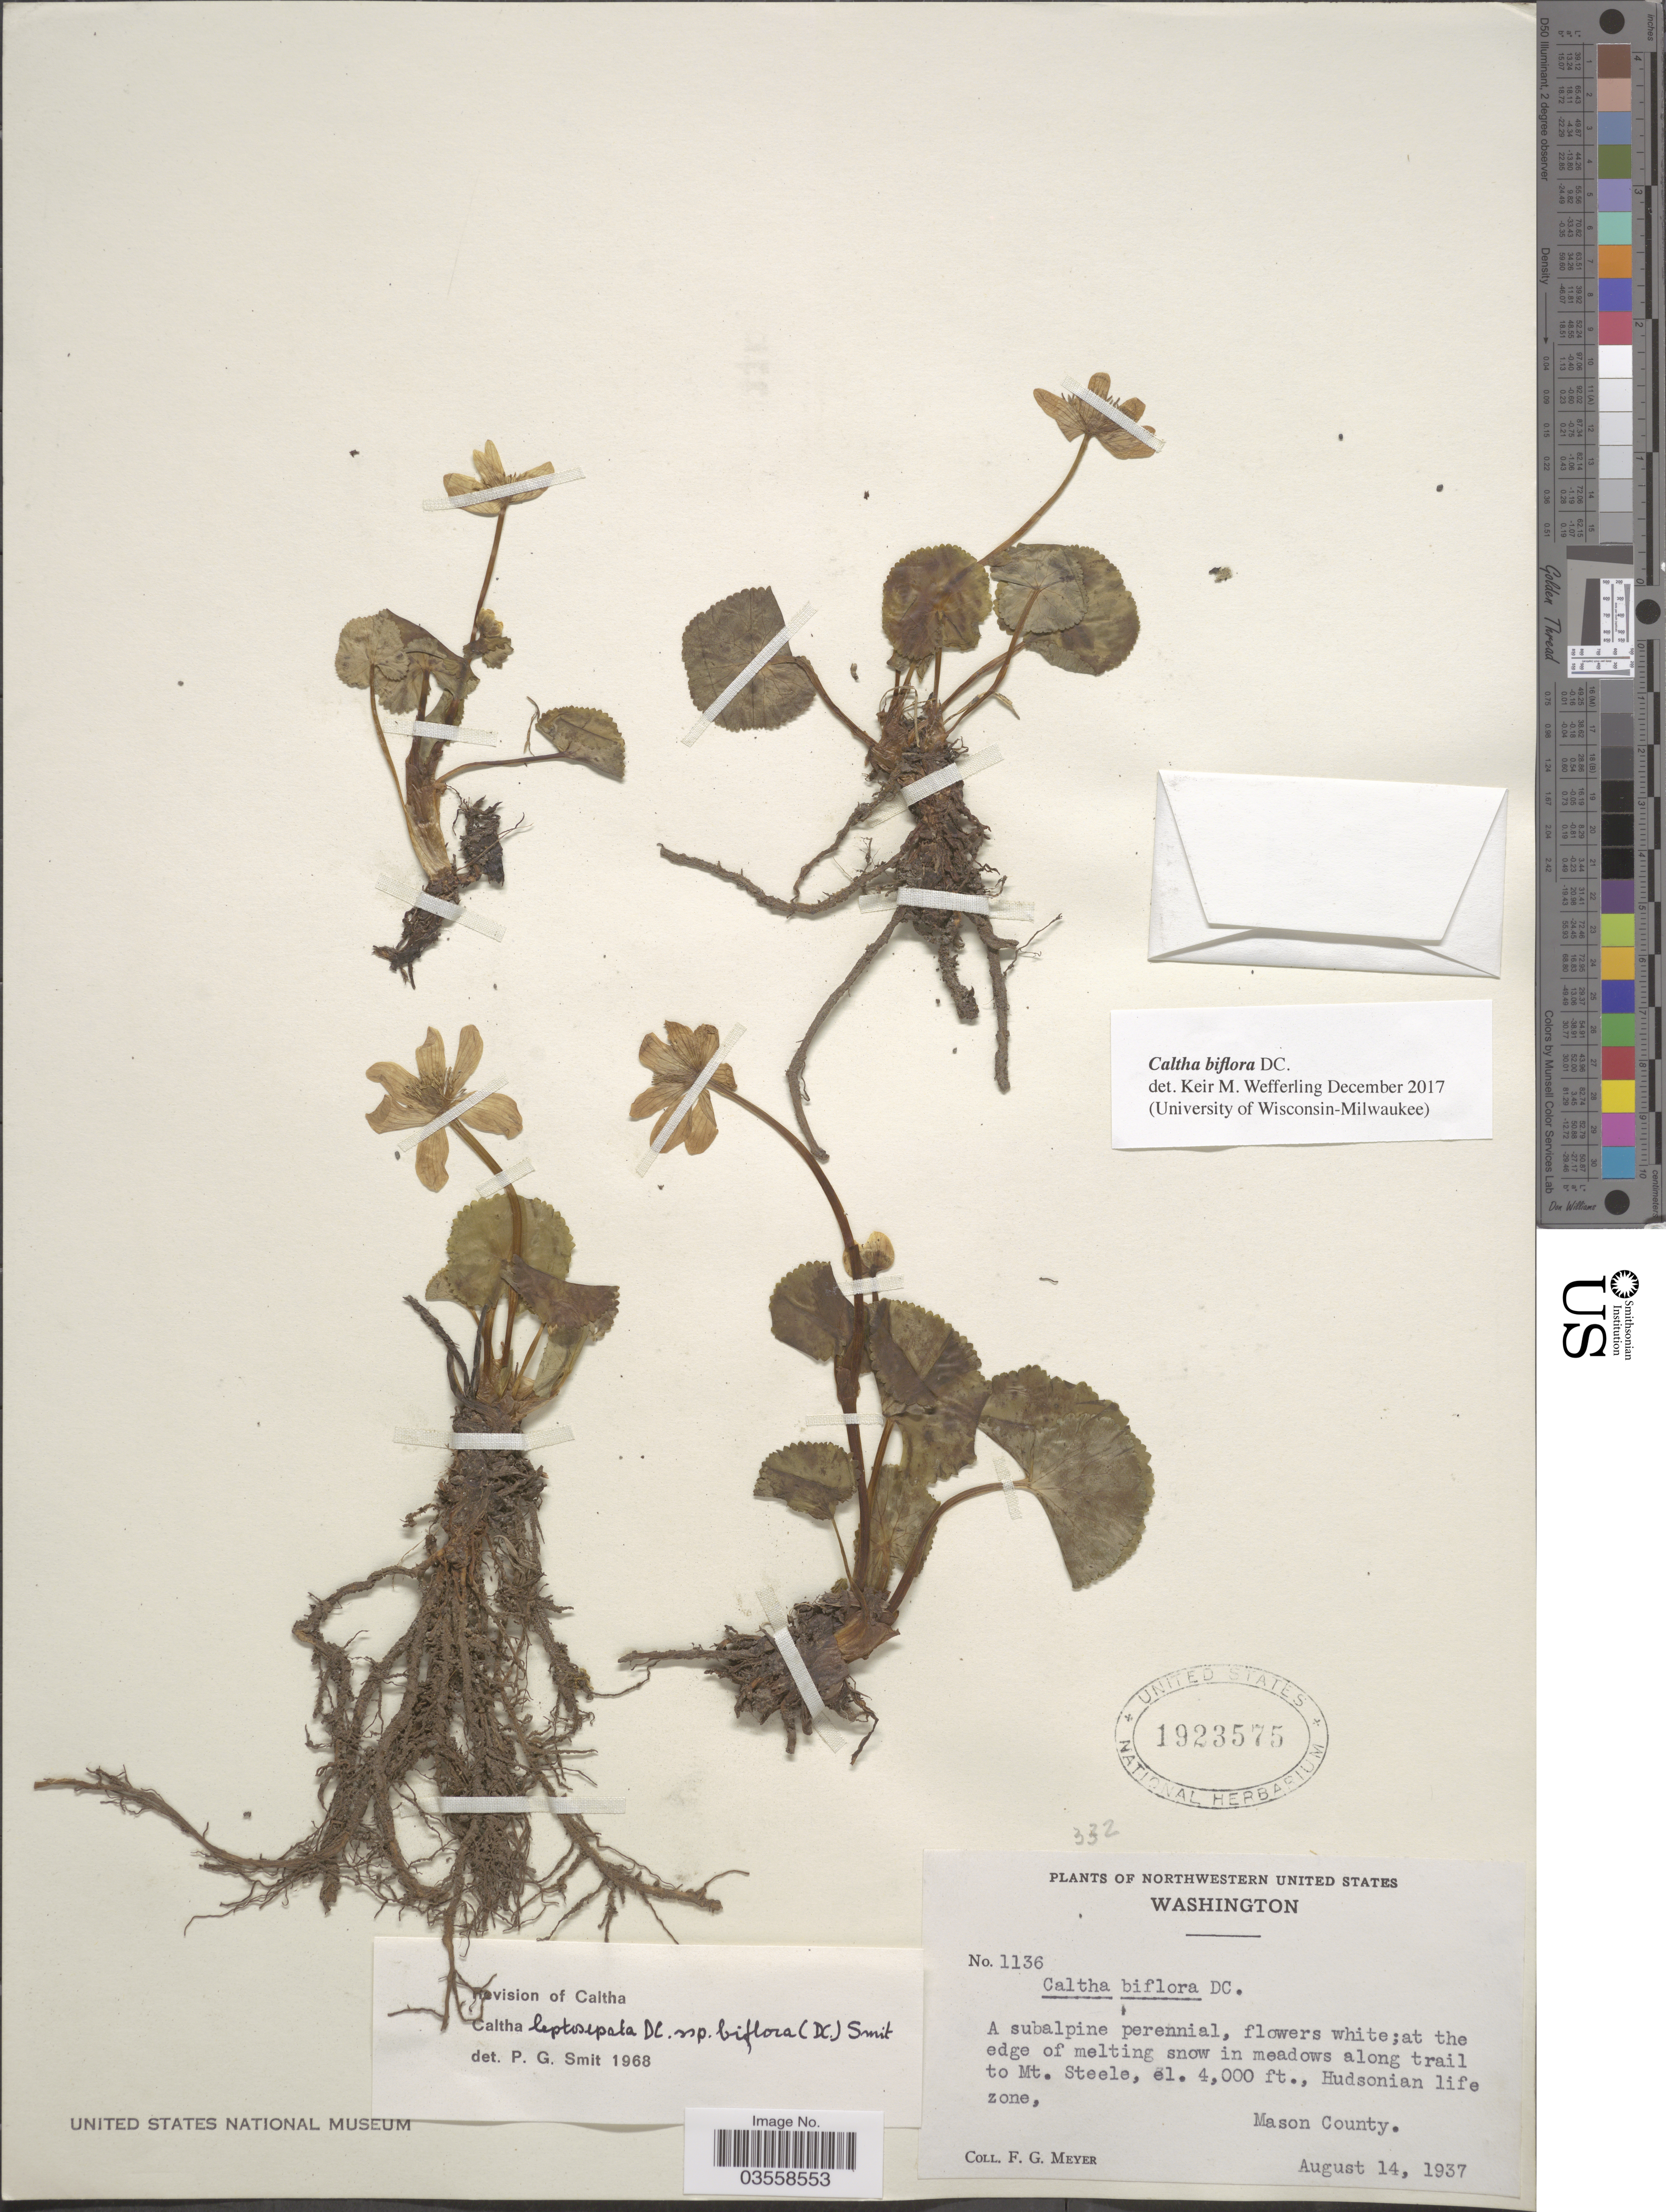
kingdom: Plantae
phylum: Tracheophyta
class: Magnoliopsida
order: Ranunculales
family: Ranunculaceae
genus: Caltha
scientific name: Caltha biflora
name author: DC.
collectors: F. G. Meyer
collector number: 1136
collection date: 1937-08-14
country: United States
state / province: Washington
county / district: Mason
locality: Northwestern United States. Along trail to Mt. Steele, Hudsonian life zone, Mason County.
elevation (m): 1219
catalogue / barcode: US 1923575